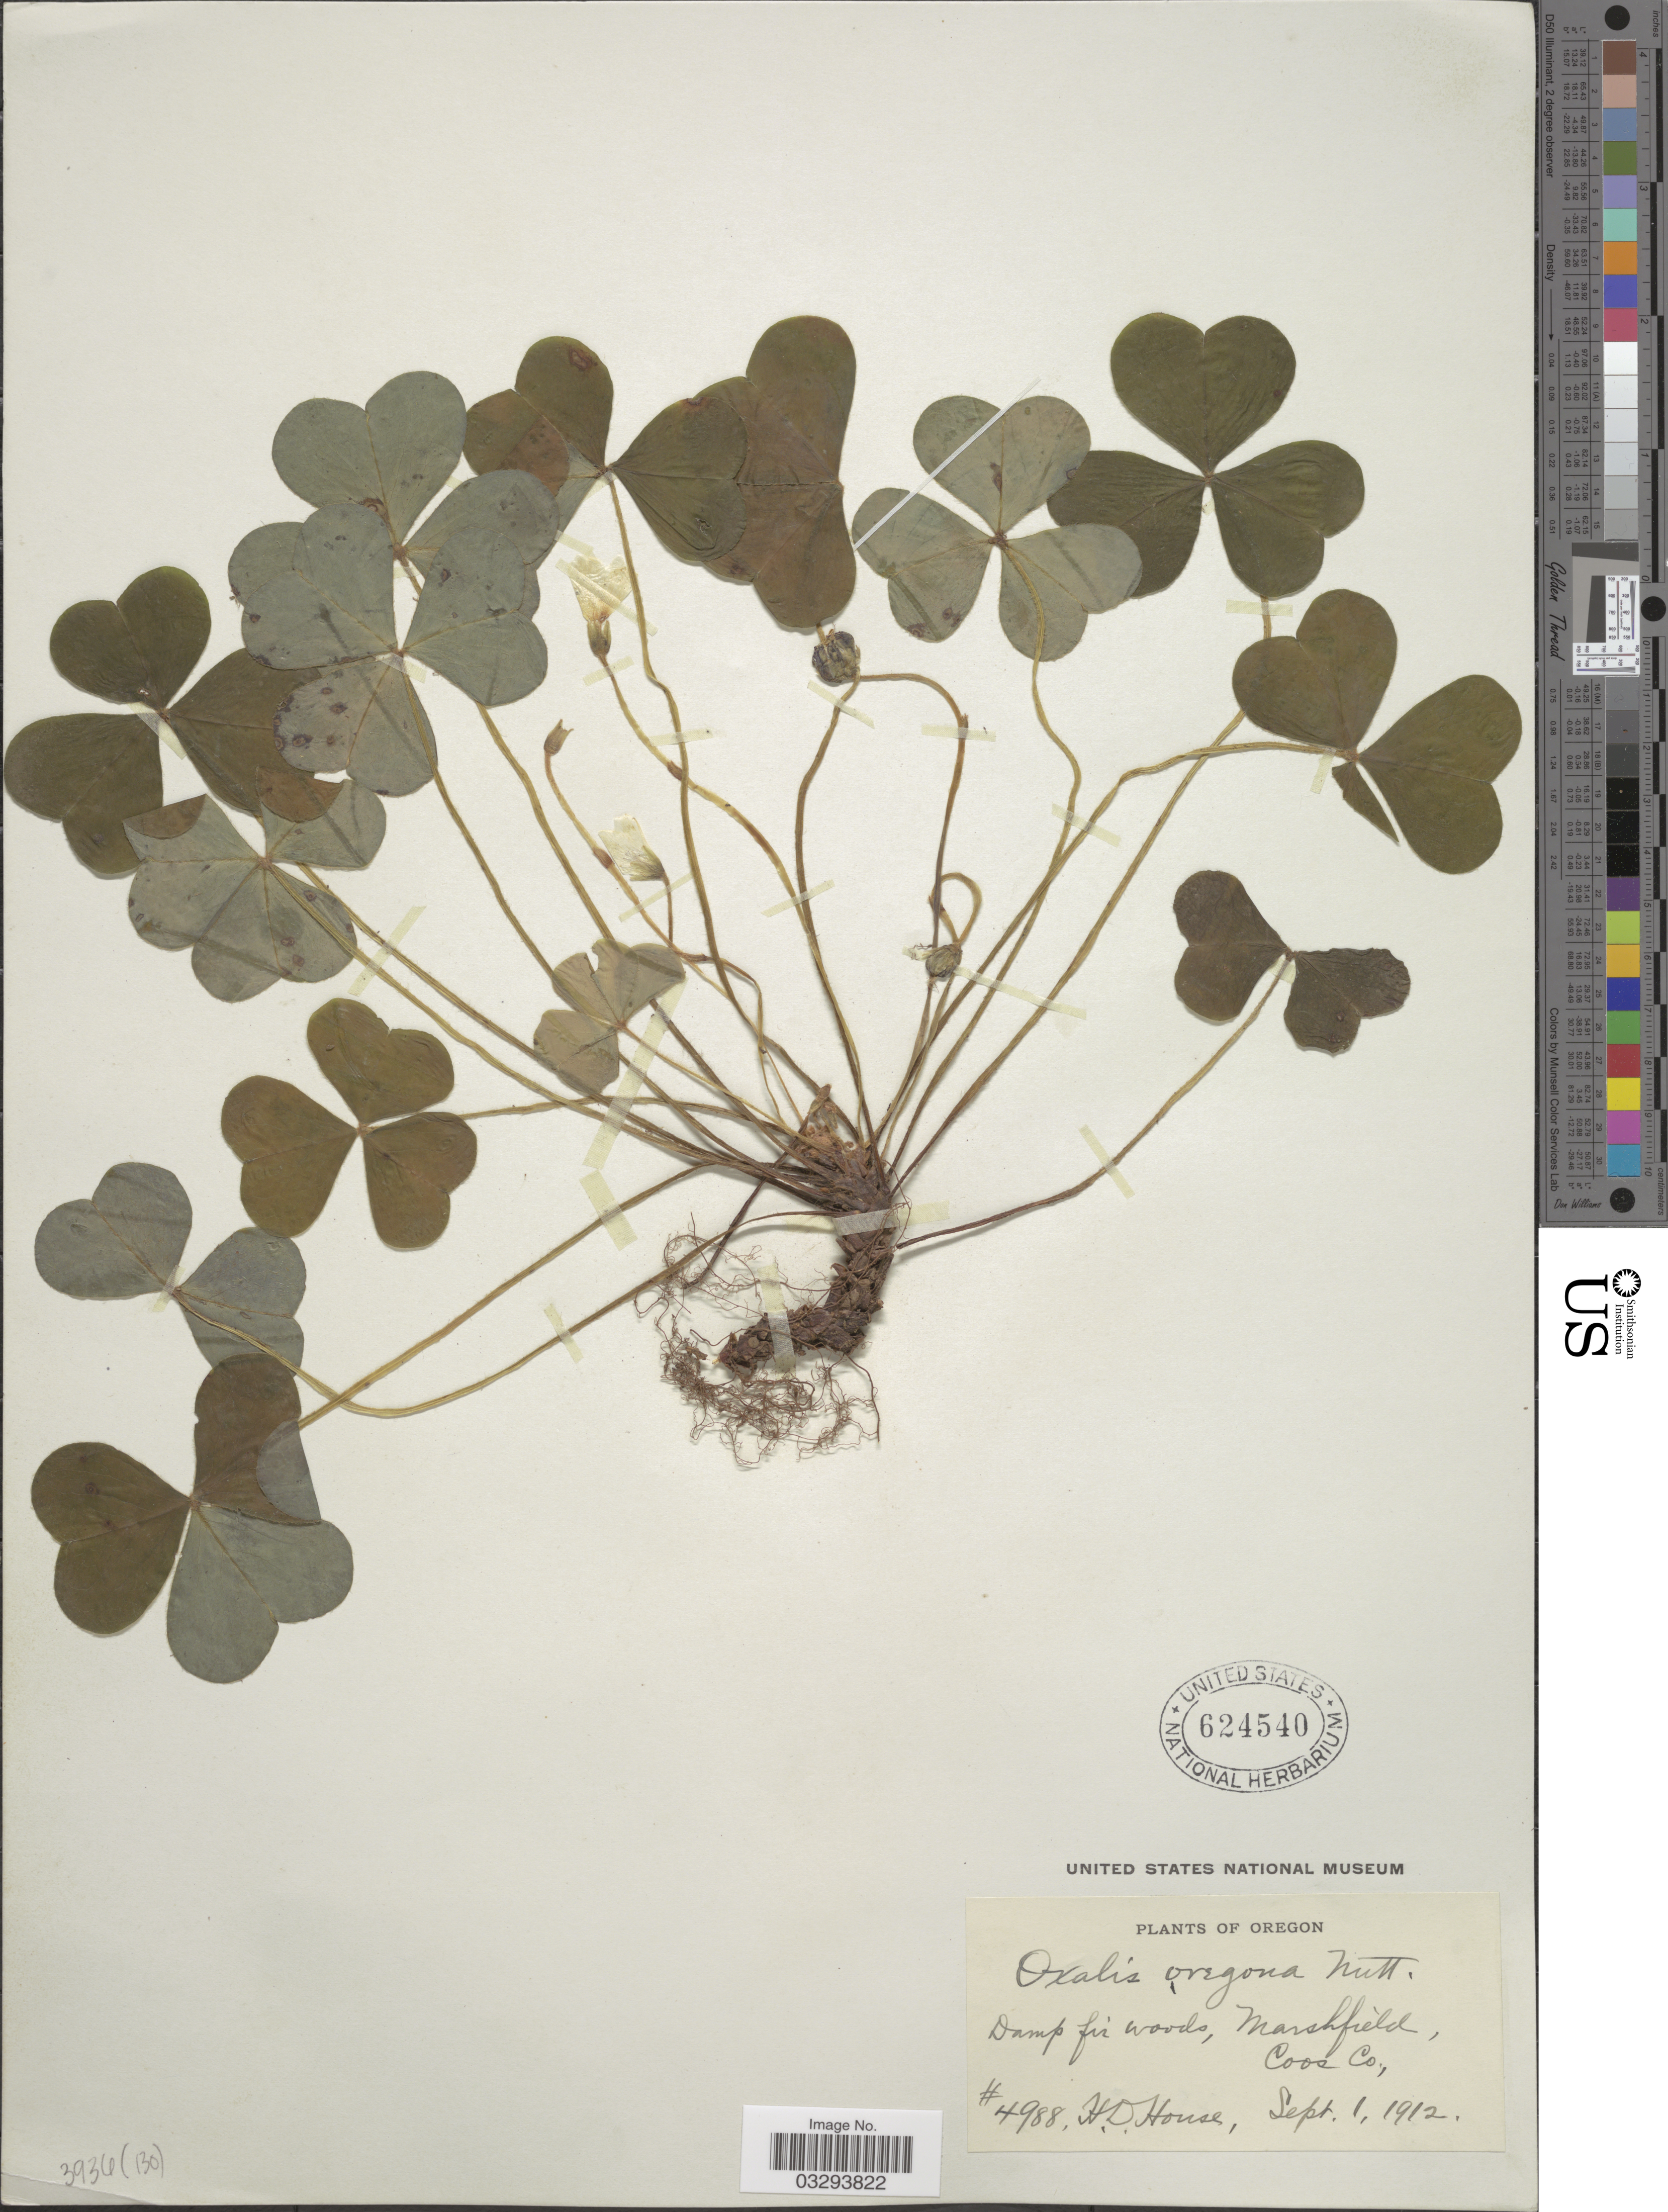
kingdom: Plantae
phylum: Tracheophyta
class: Magnoliopsida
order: Oxalidales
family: Oxalidaceae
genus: Oxalis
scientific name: Oxalis oregana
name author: Nutt.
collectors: H. D. House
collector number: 4988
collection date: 1912-09-01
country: United States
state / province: Oregon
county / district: Coos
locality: Marshfield, Coos Co.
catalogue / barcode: US 624540